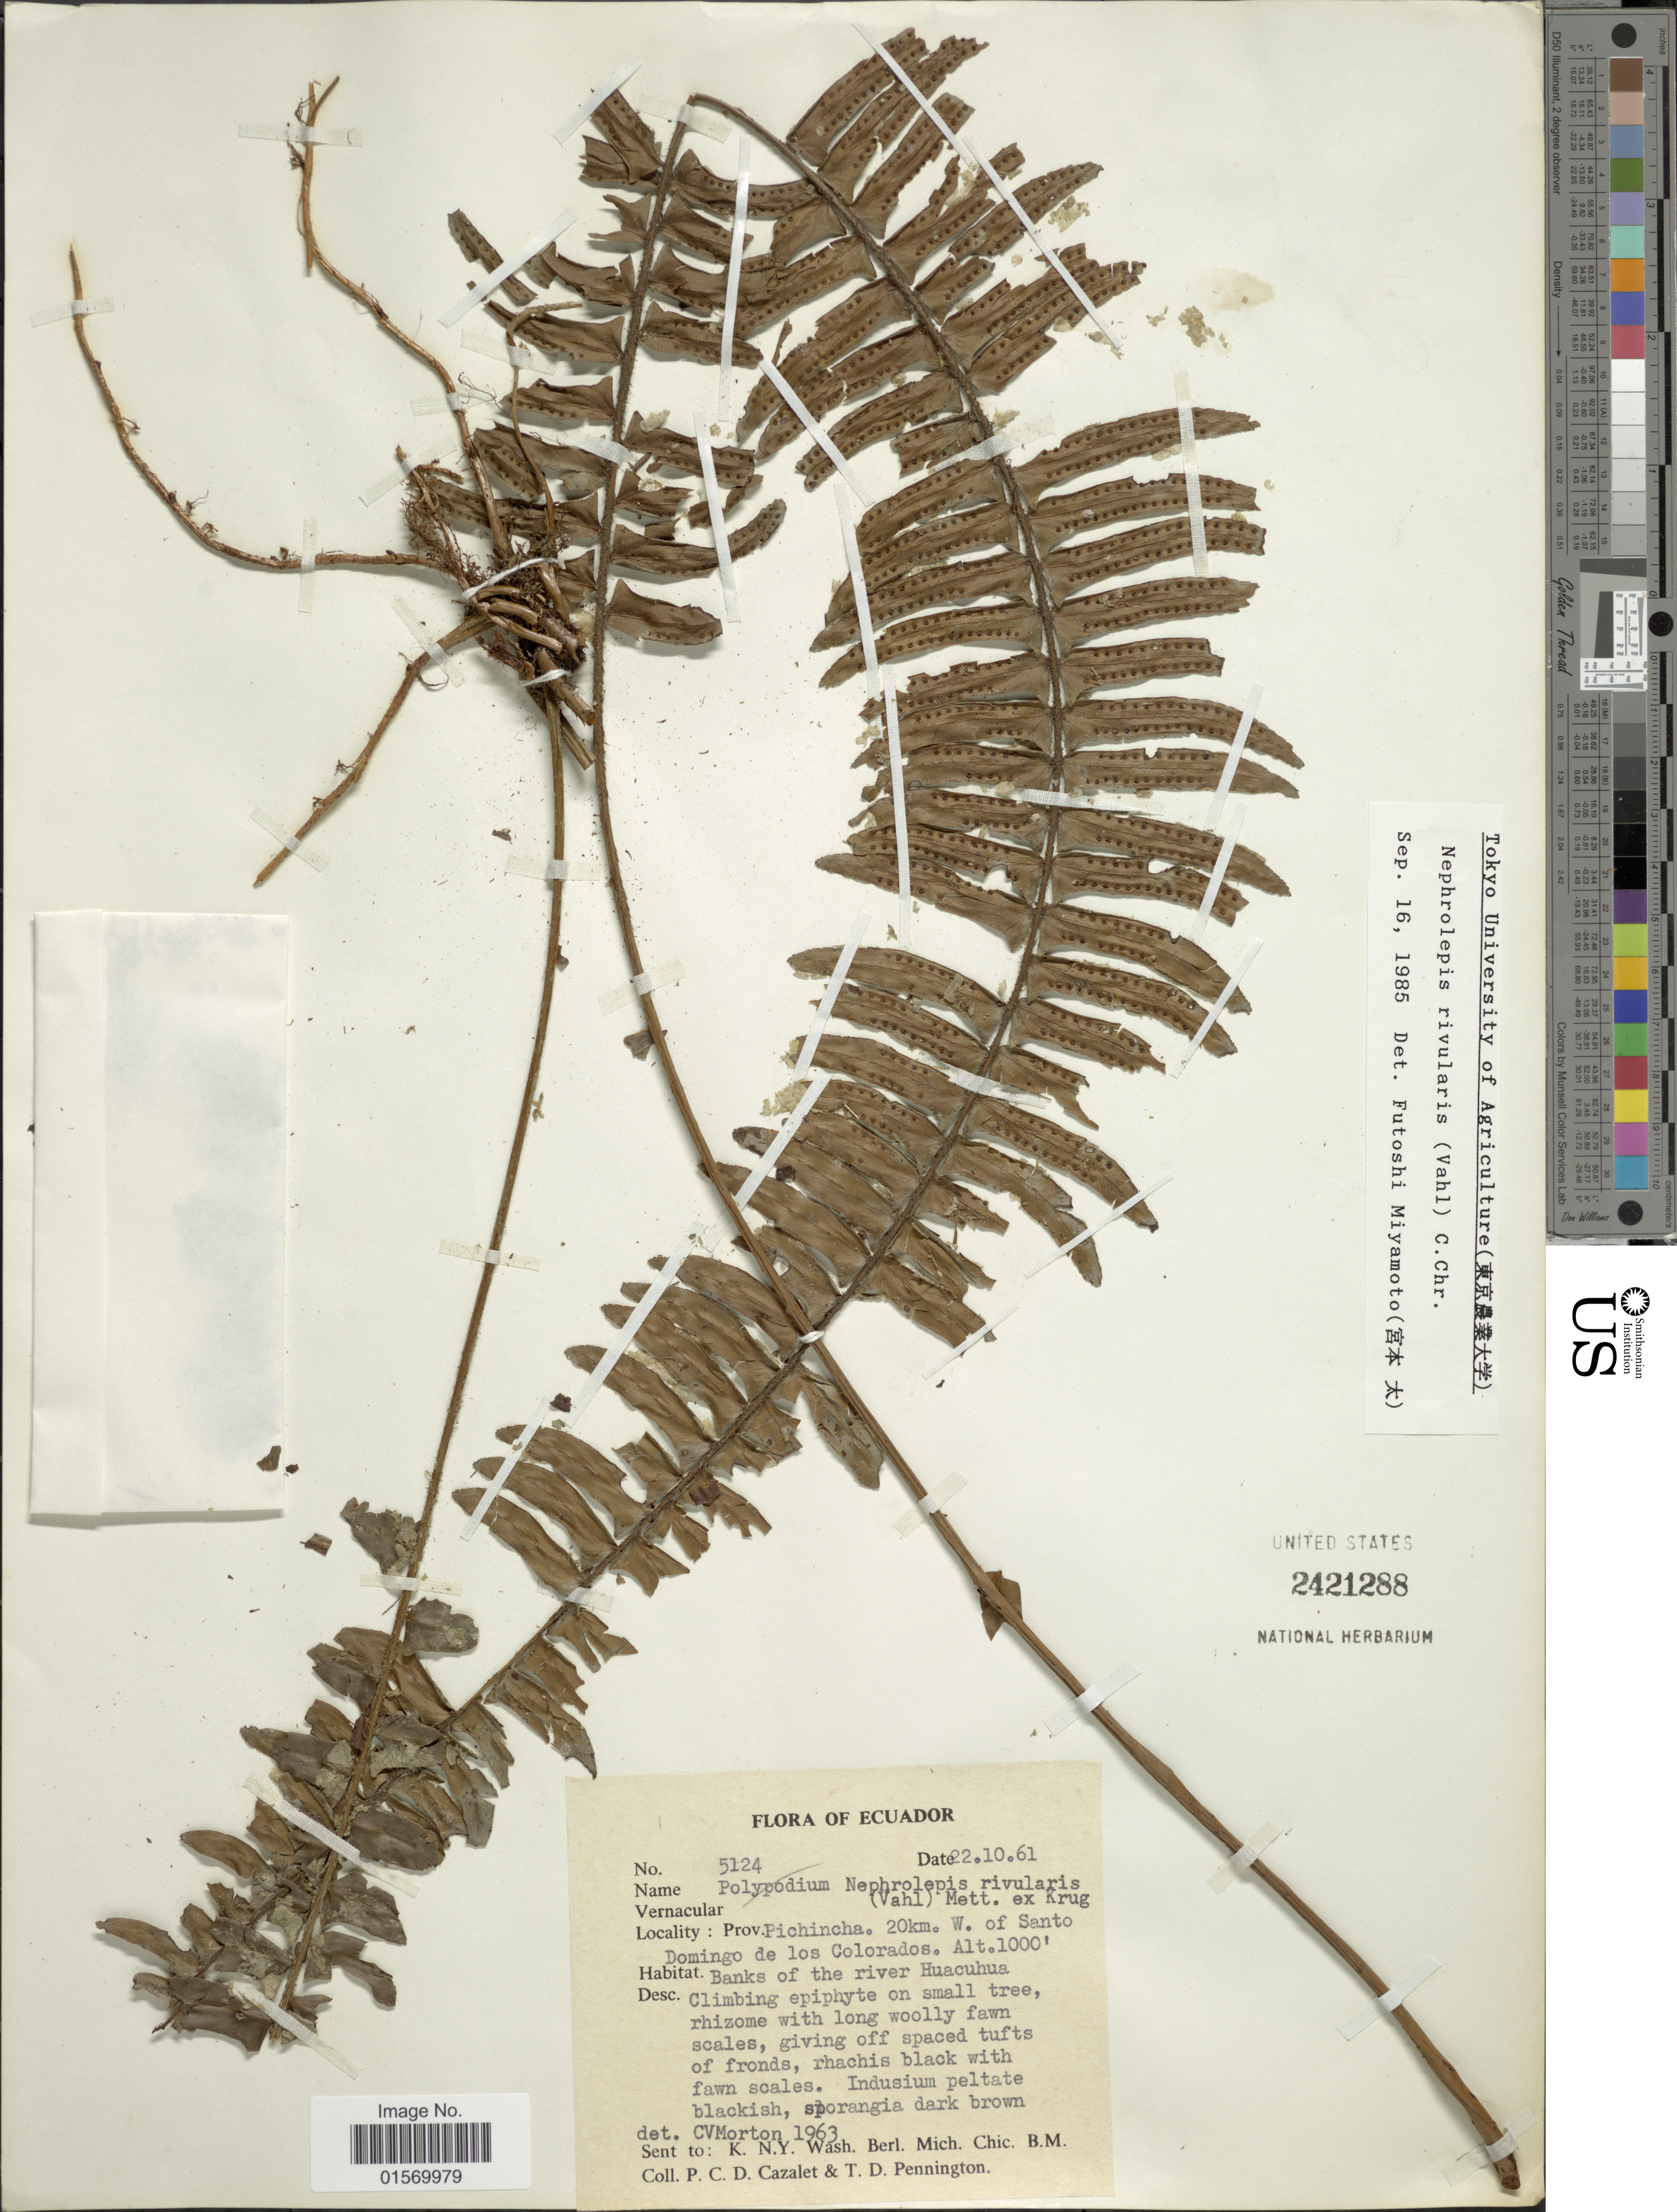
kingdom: Plantae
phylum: Tracheophyta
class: Polypodiopsida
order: Polypodiales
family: Nephrolepidaceae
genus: Nephrolepis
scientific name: Nephrolepis rivularis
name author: (Vahl) Mett. ex Krug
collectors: P. C. D. Cazalet & T. D. Pennington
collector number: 5124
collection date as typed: Transcribed d/m/y: 22/10/61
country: Ecuador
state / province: Pichincha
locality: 20km. W. of Santo Domingo de los Colorados. Banks of the river Huacuhua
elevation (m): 305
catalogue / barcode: US 2421288